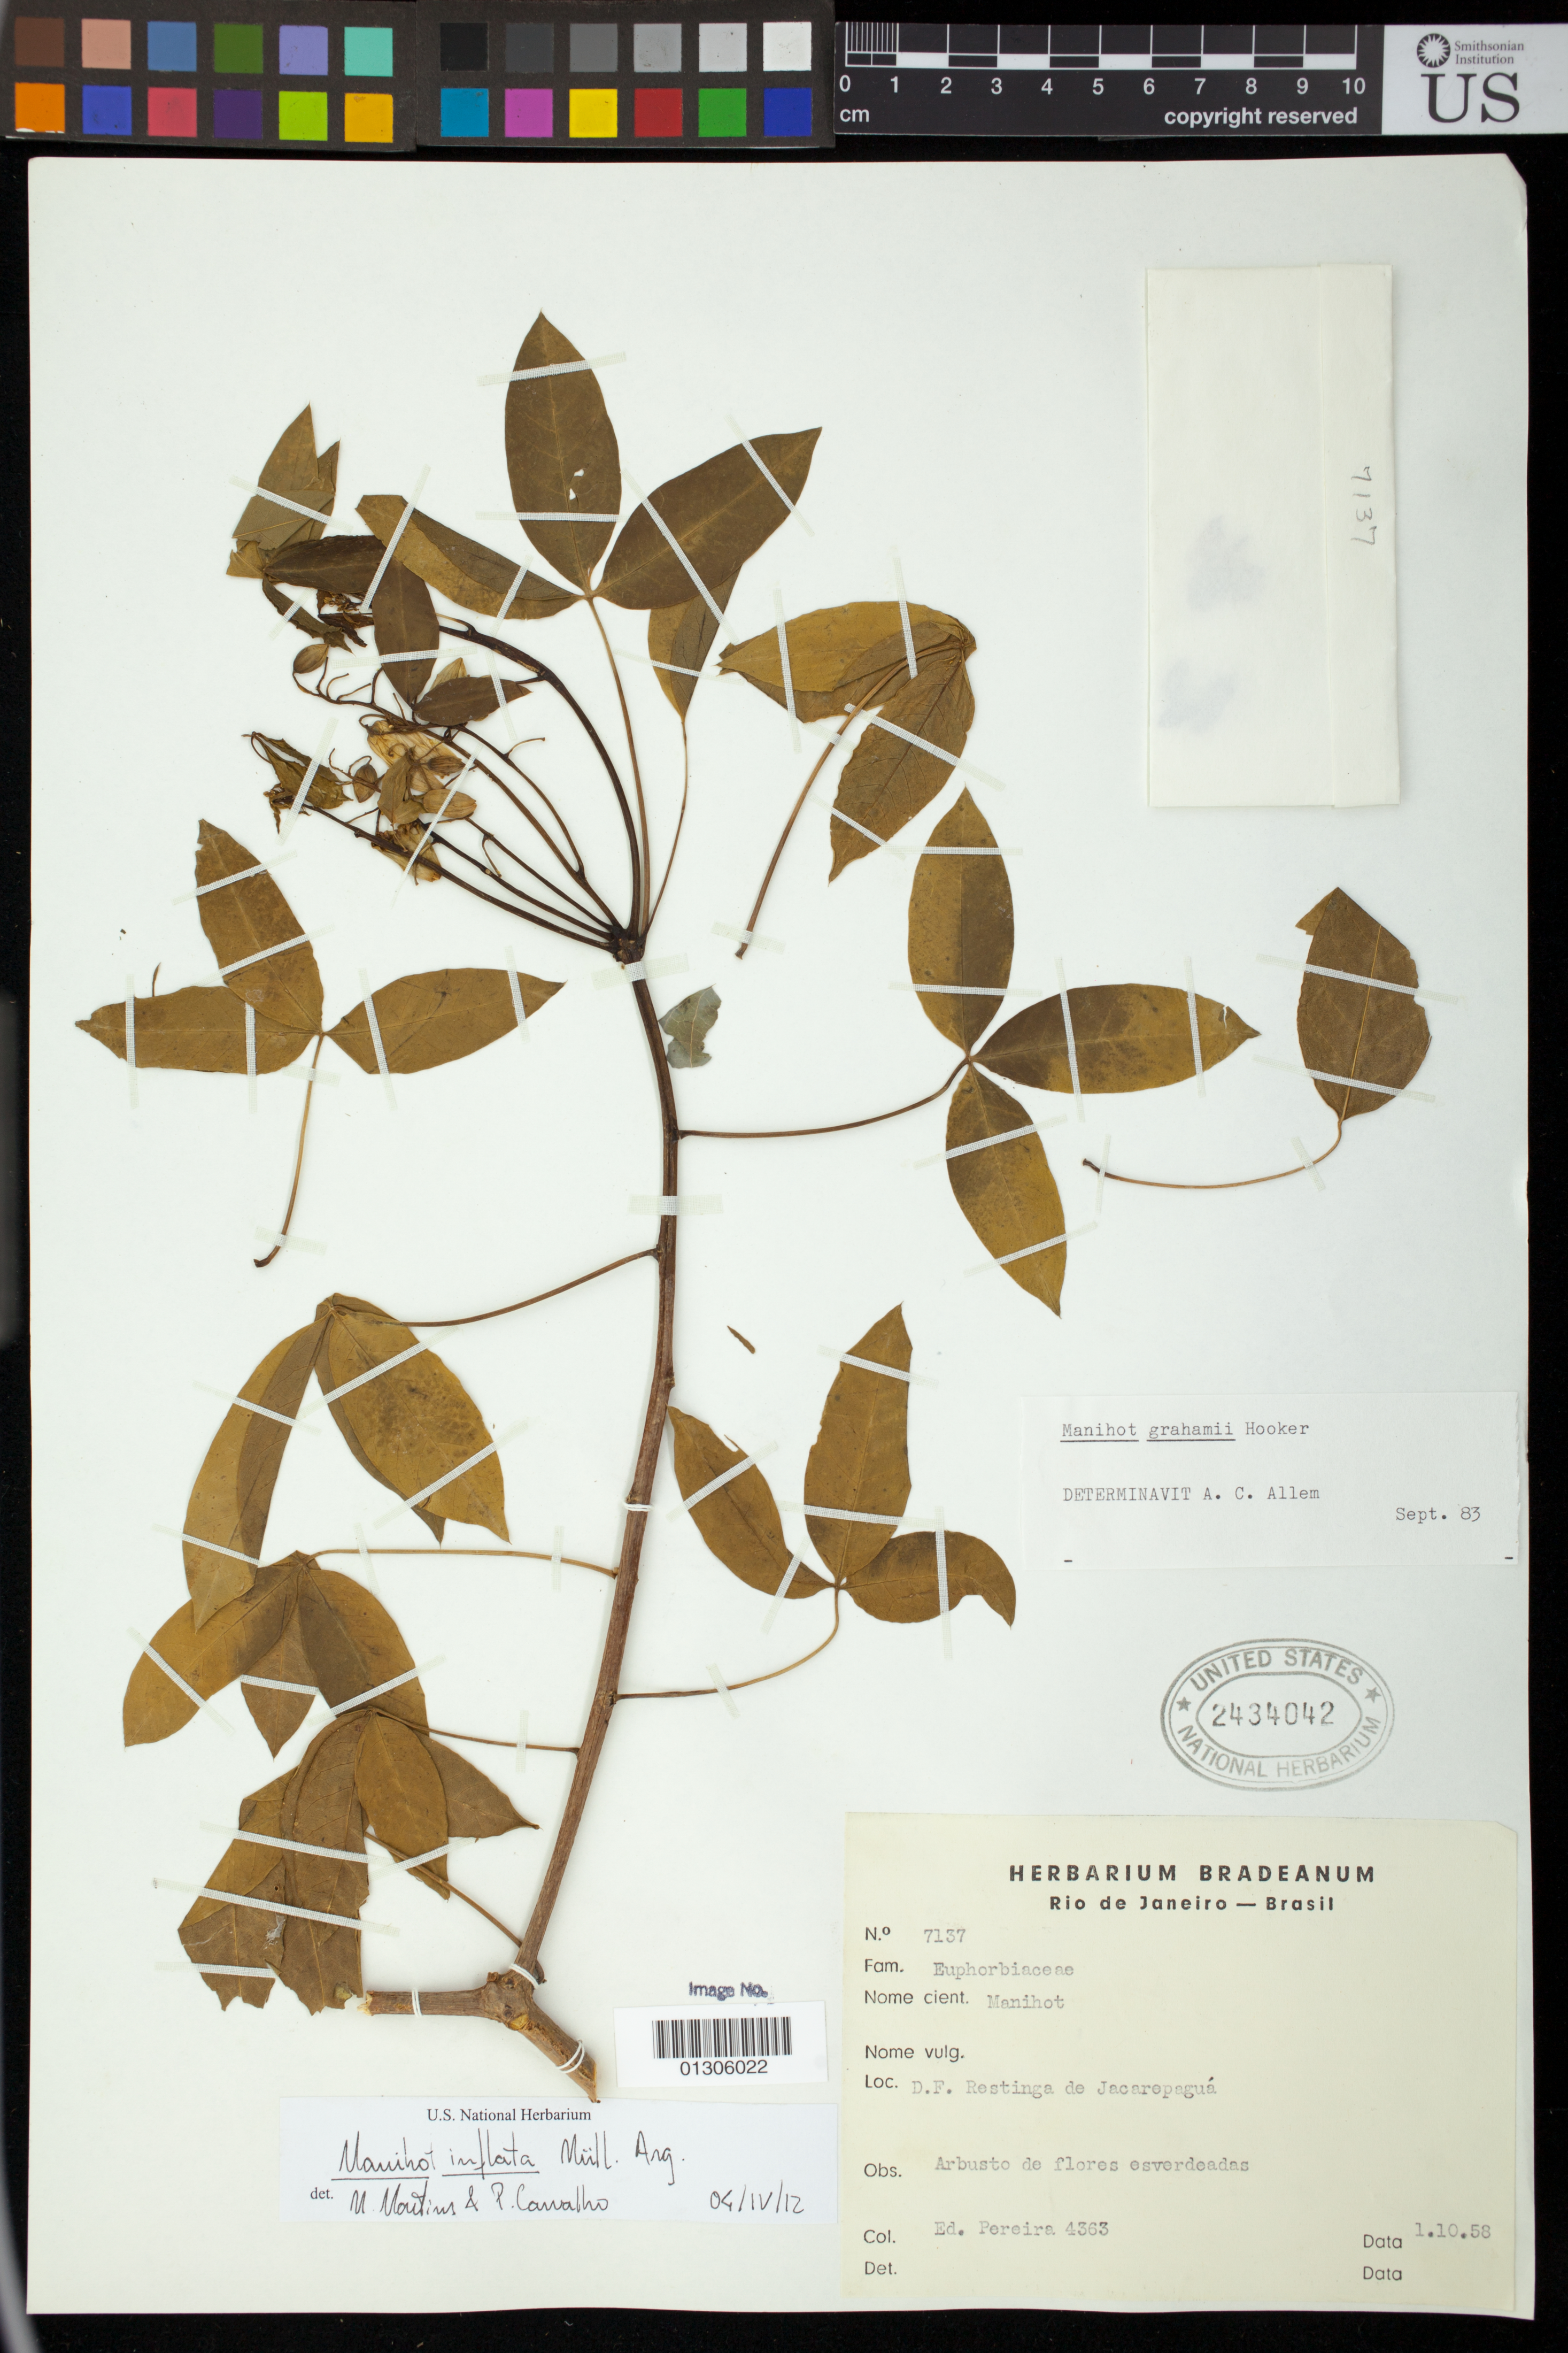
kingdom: Plantae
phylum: Tracheophyta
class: Magnoliopsida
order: Malpighiales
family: Euphorbiaceae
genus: Manihot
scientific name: Manihot inflata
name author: Müll. Arg.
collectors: E. Pereira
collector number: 4363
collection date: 1958-01-10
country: Brazil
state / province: Rio de Janeiro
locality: Restinga de Jacarepaguá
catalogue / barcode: US 2434042